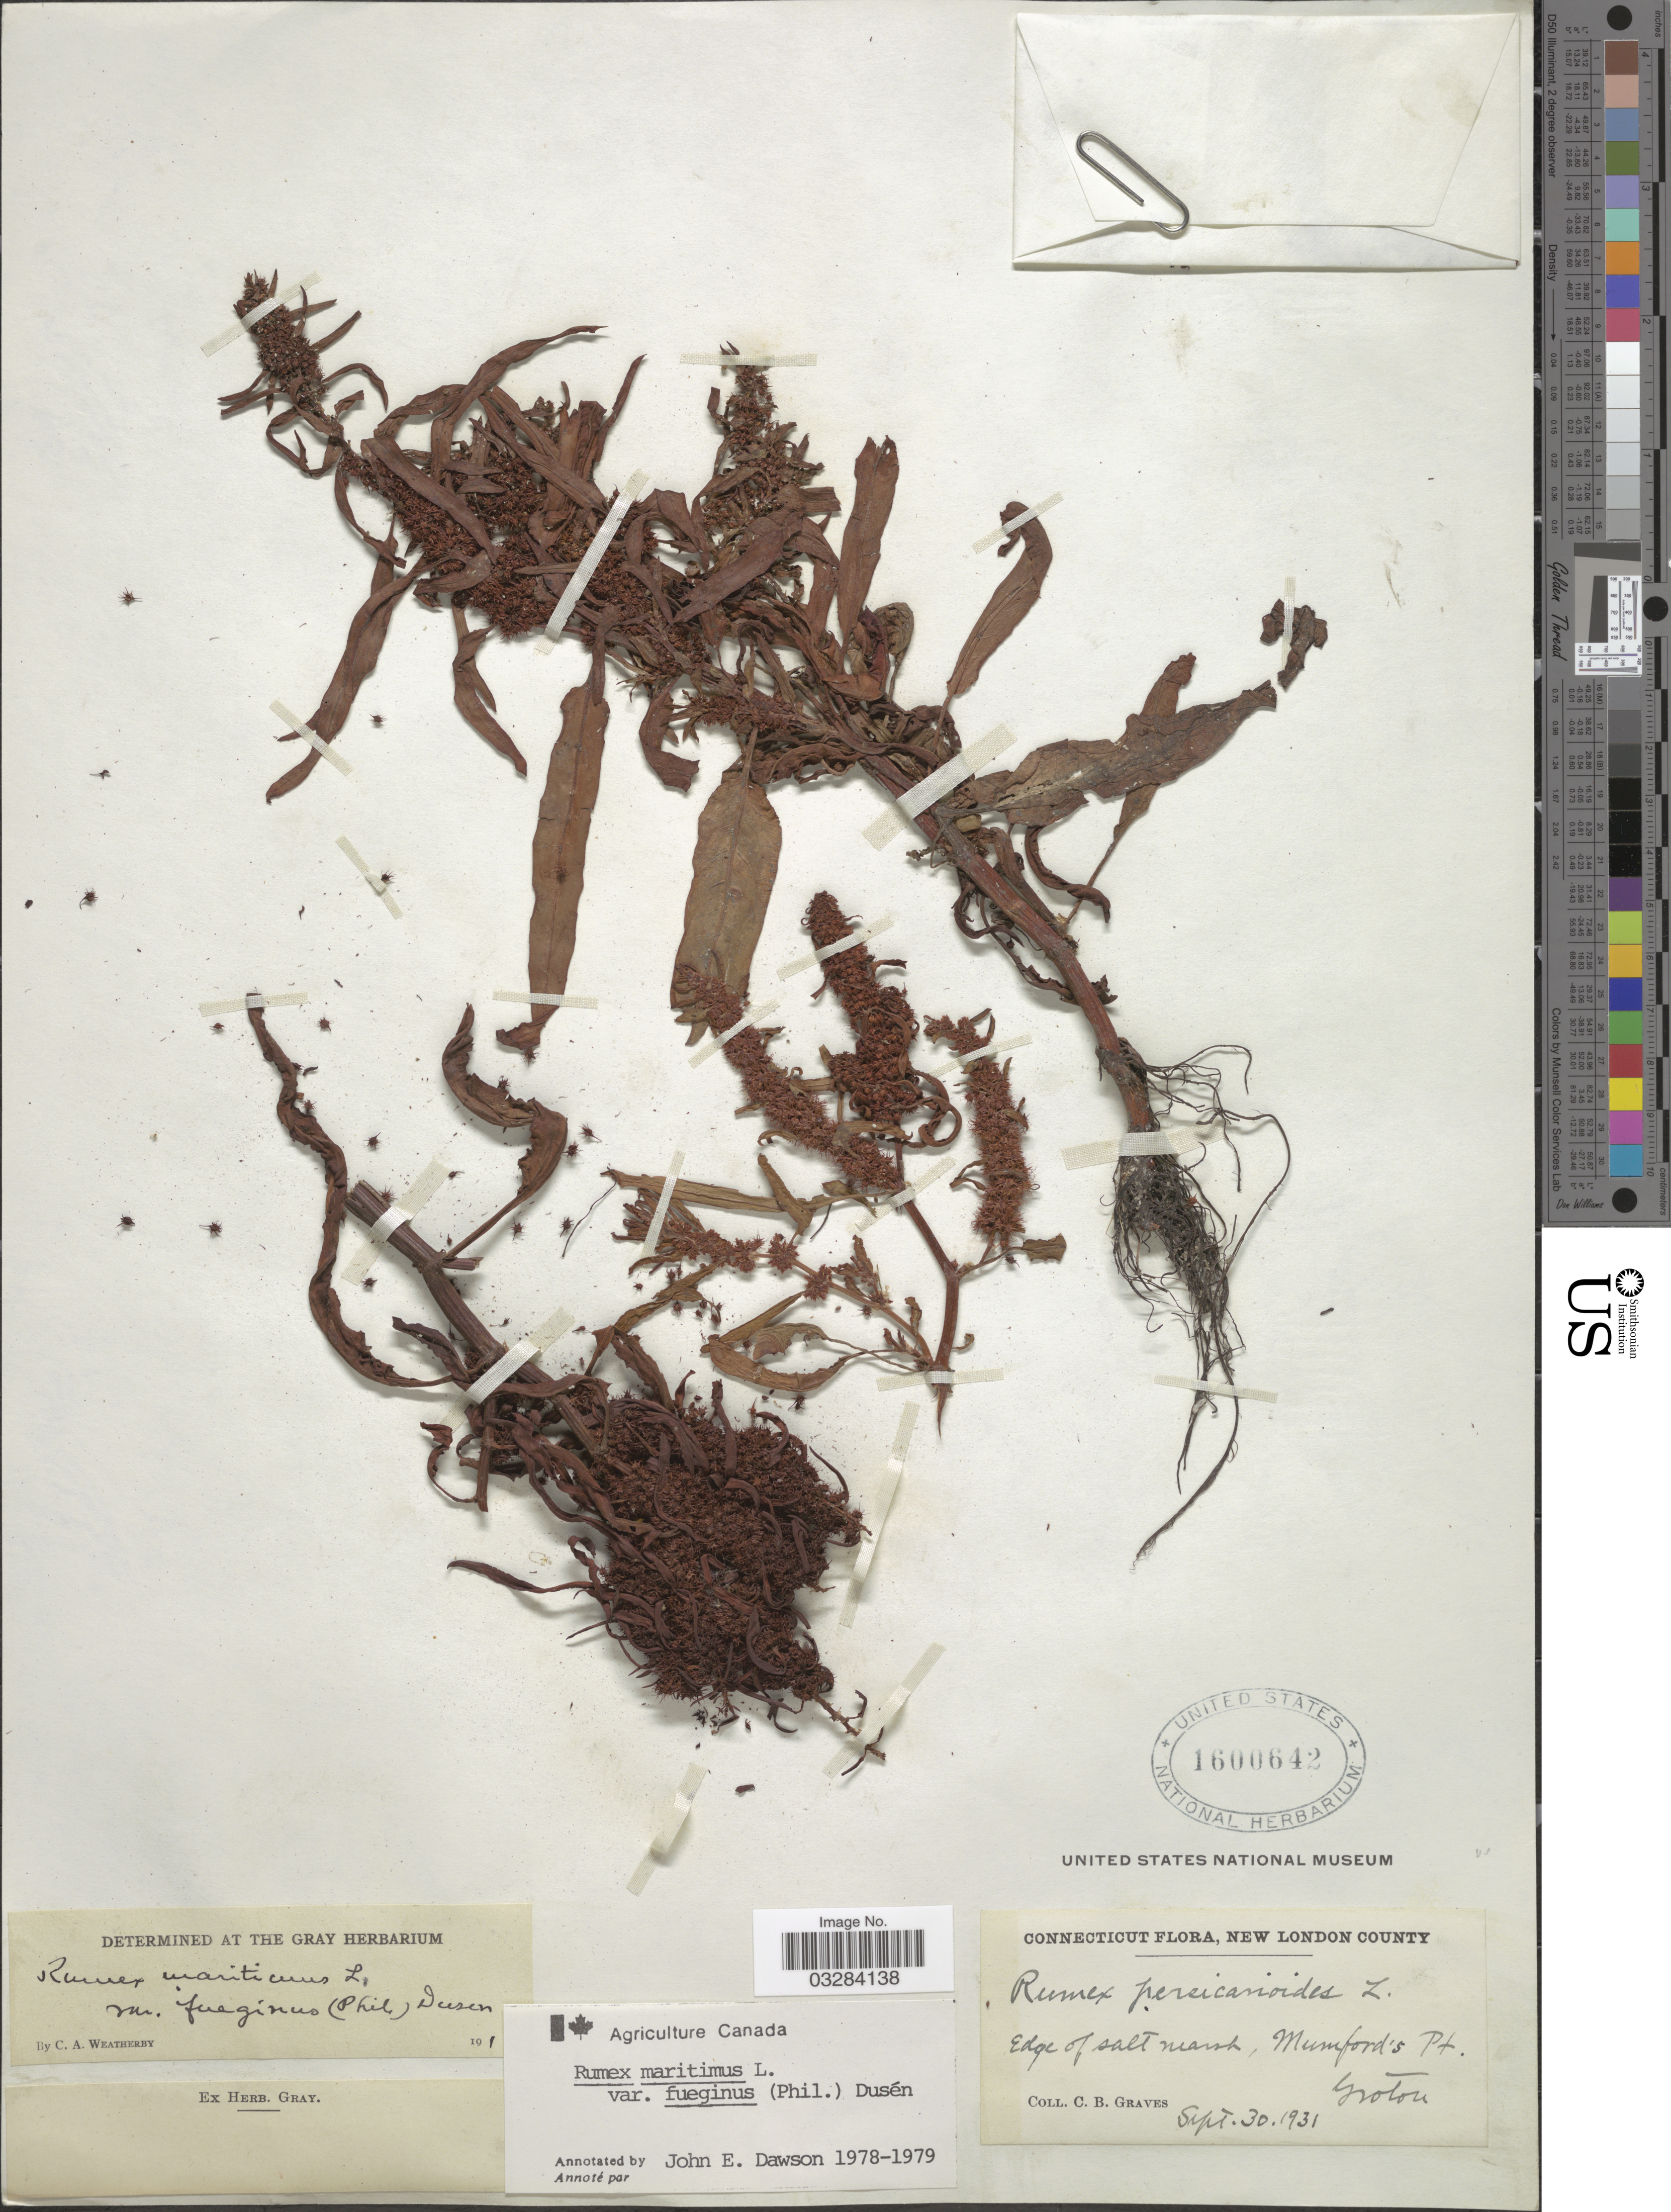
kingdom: Plantae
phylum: Tracheophyta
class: Magnoliopsida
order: Caryophyllales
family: Polygonaceae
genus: Rumex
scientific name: Rumex maritimus var. fueginus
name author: (Phil.) Dusén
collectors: C. Graves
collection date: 1931-09-30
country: United States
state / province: Connecticut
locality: New London County. Mumford's Pt. Groton.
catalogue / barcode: US 1600642